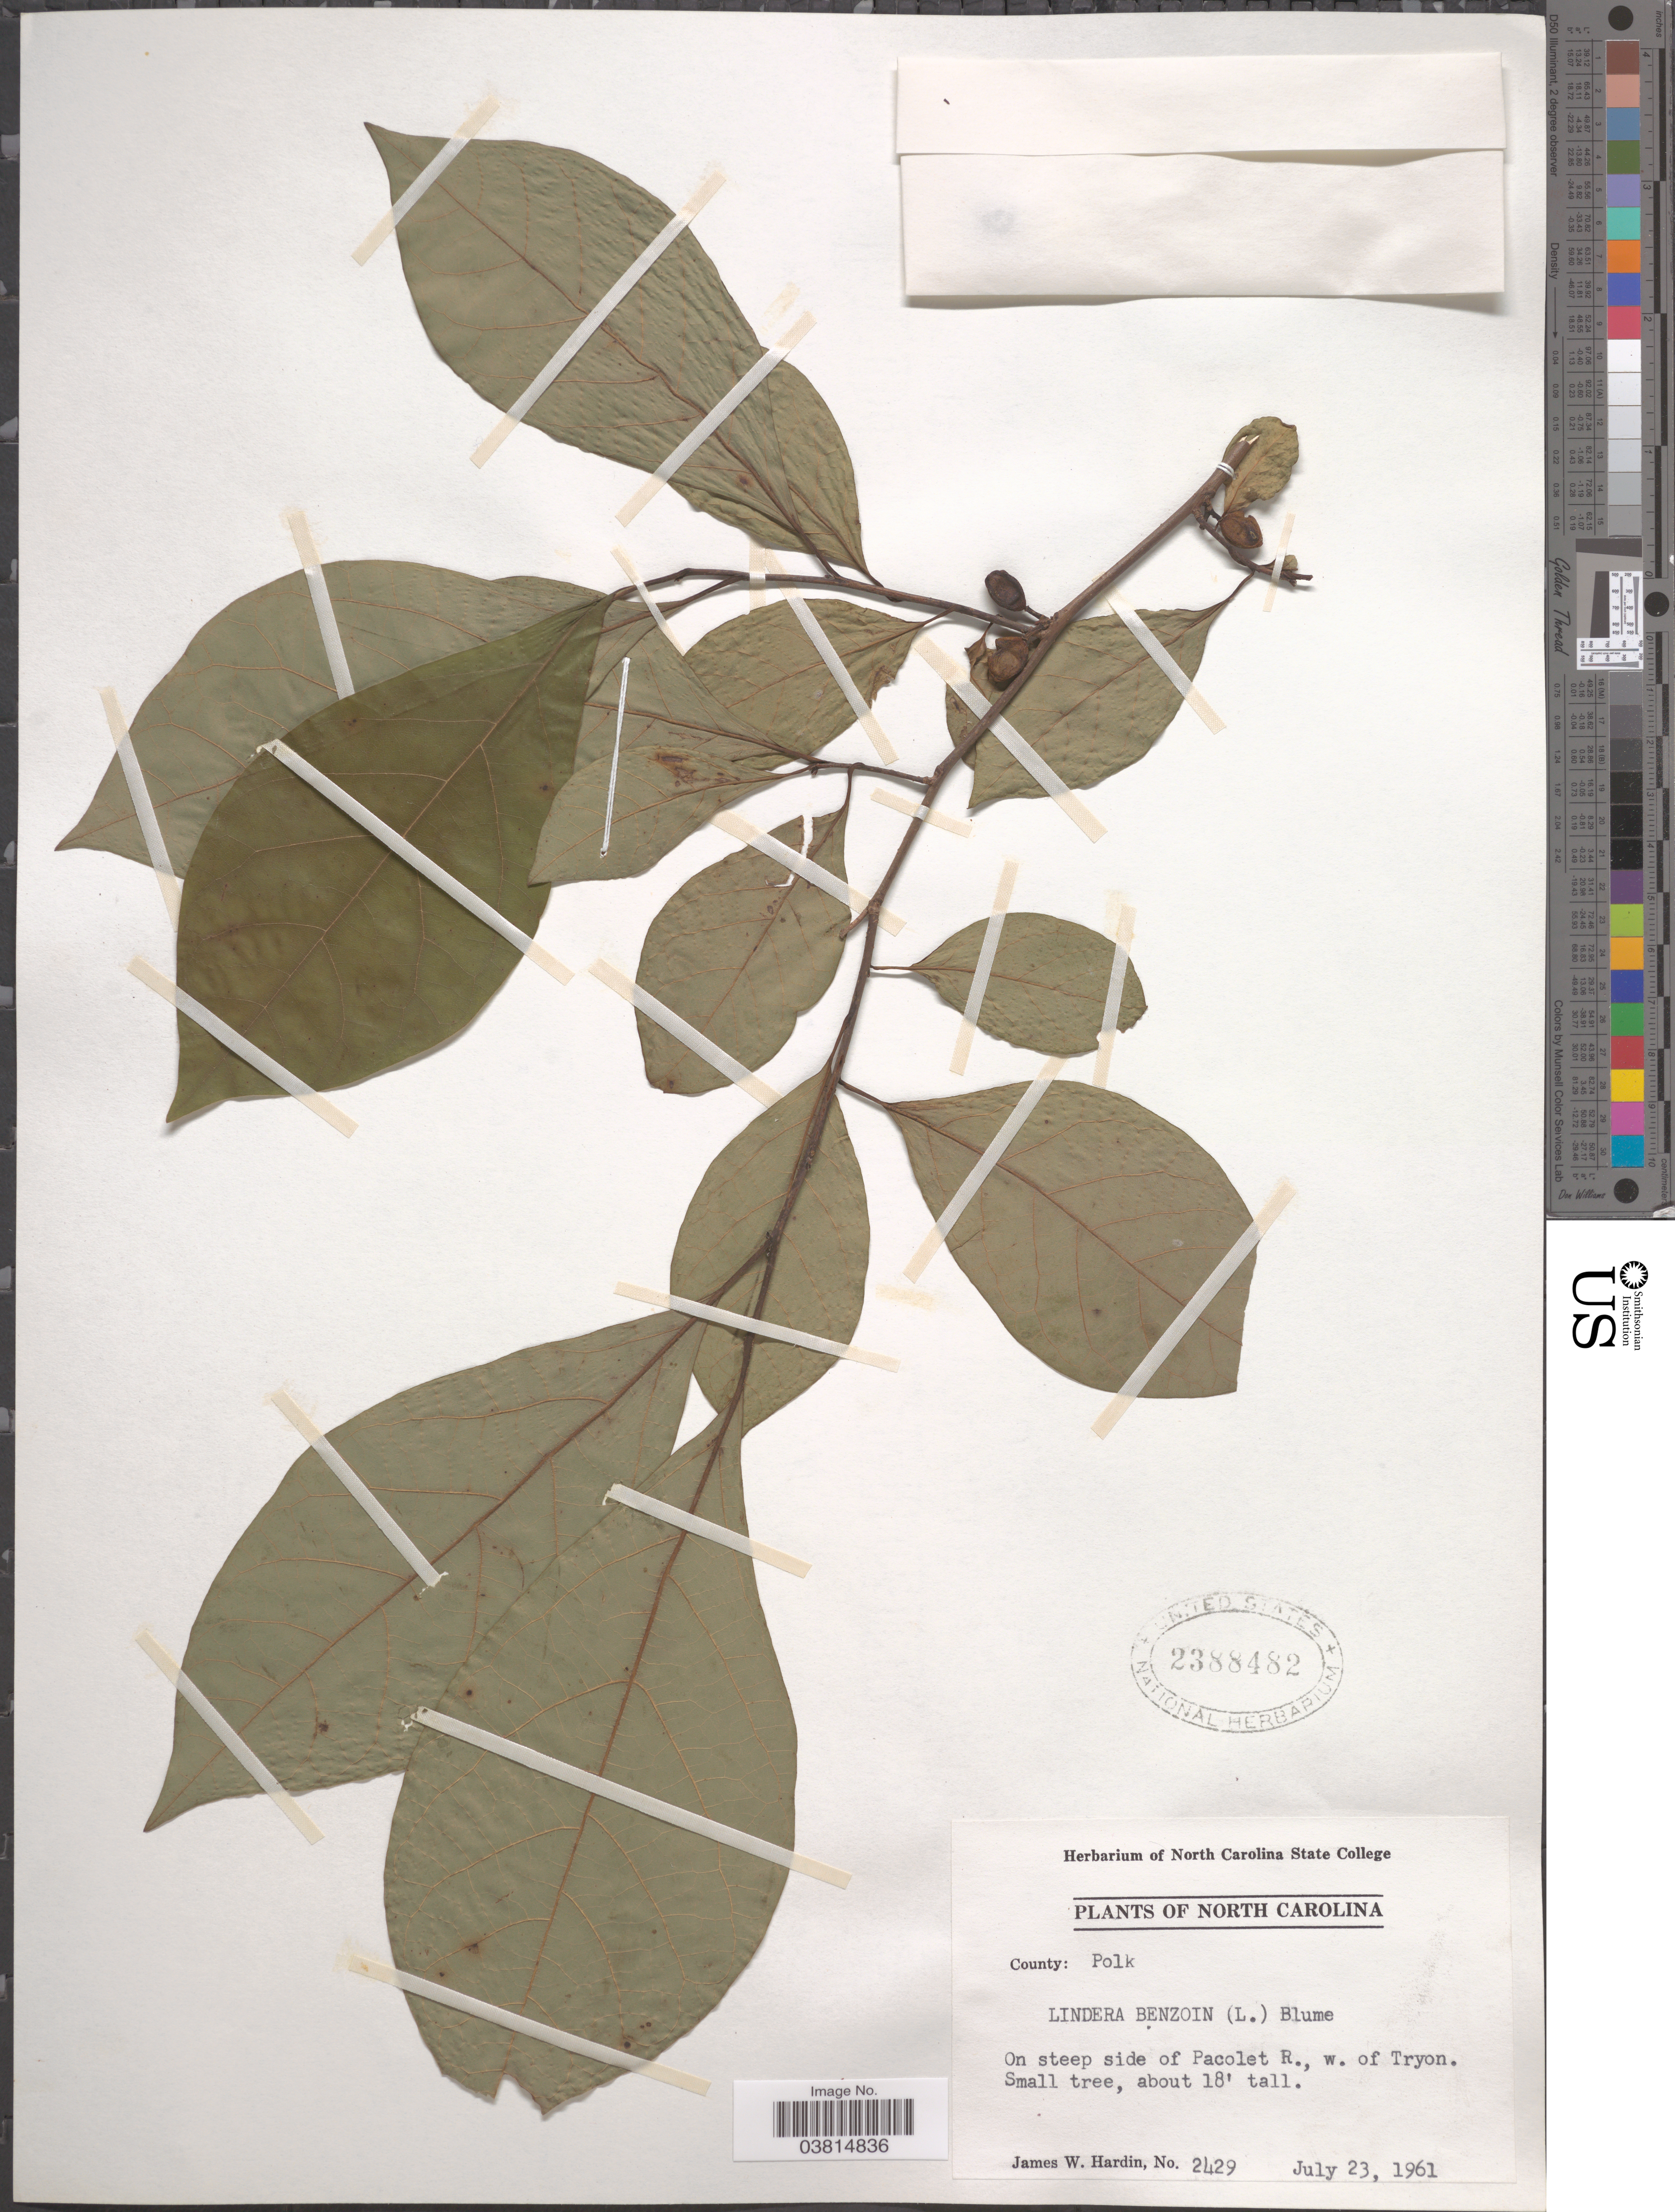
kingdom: Plantae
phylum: Tracheophyta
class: Magnoliopsida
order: Laurales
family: Lauraceae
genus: Lindera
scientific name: Lindera benzoin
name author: (L.) Blume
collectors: J. W. Hardin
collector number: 2429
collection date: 1961-07-23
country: United States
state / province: North Carolina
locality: County: Polk. On steep side of Pacolet R., w. of Tryon.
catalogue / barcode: US 2388482